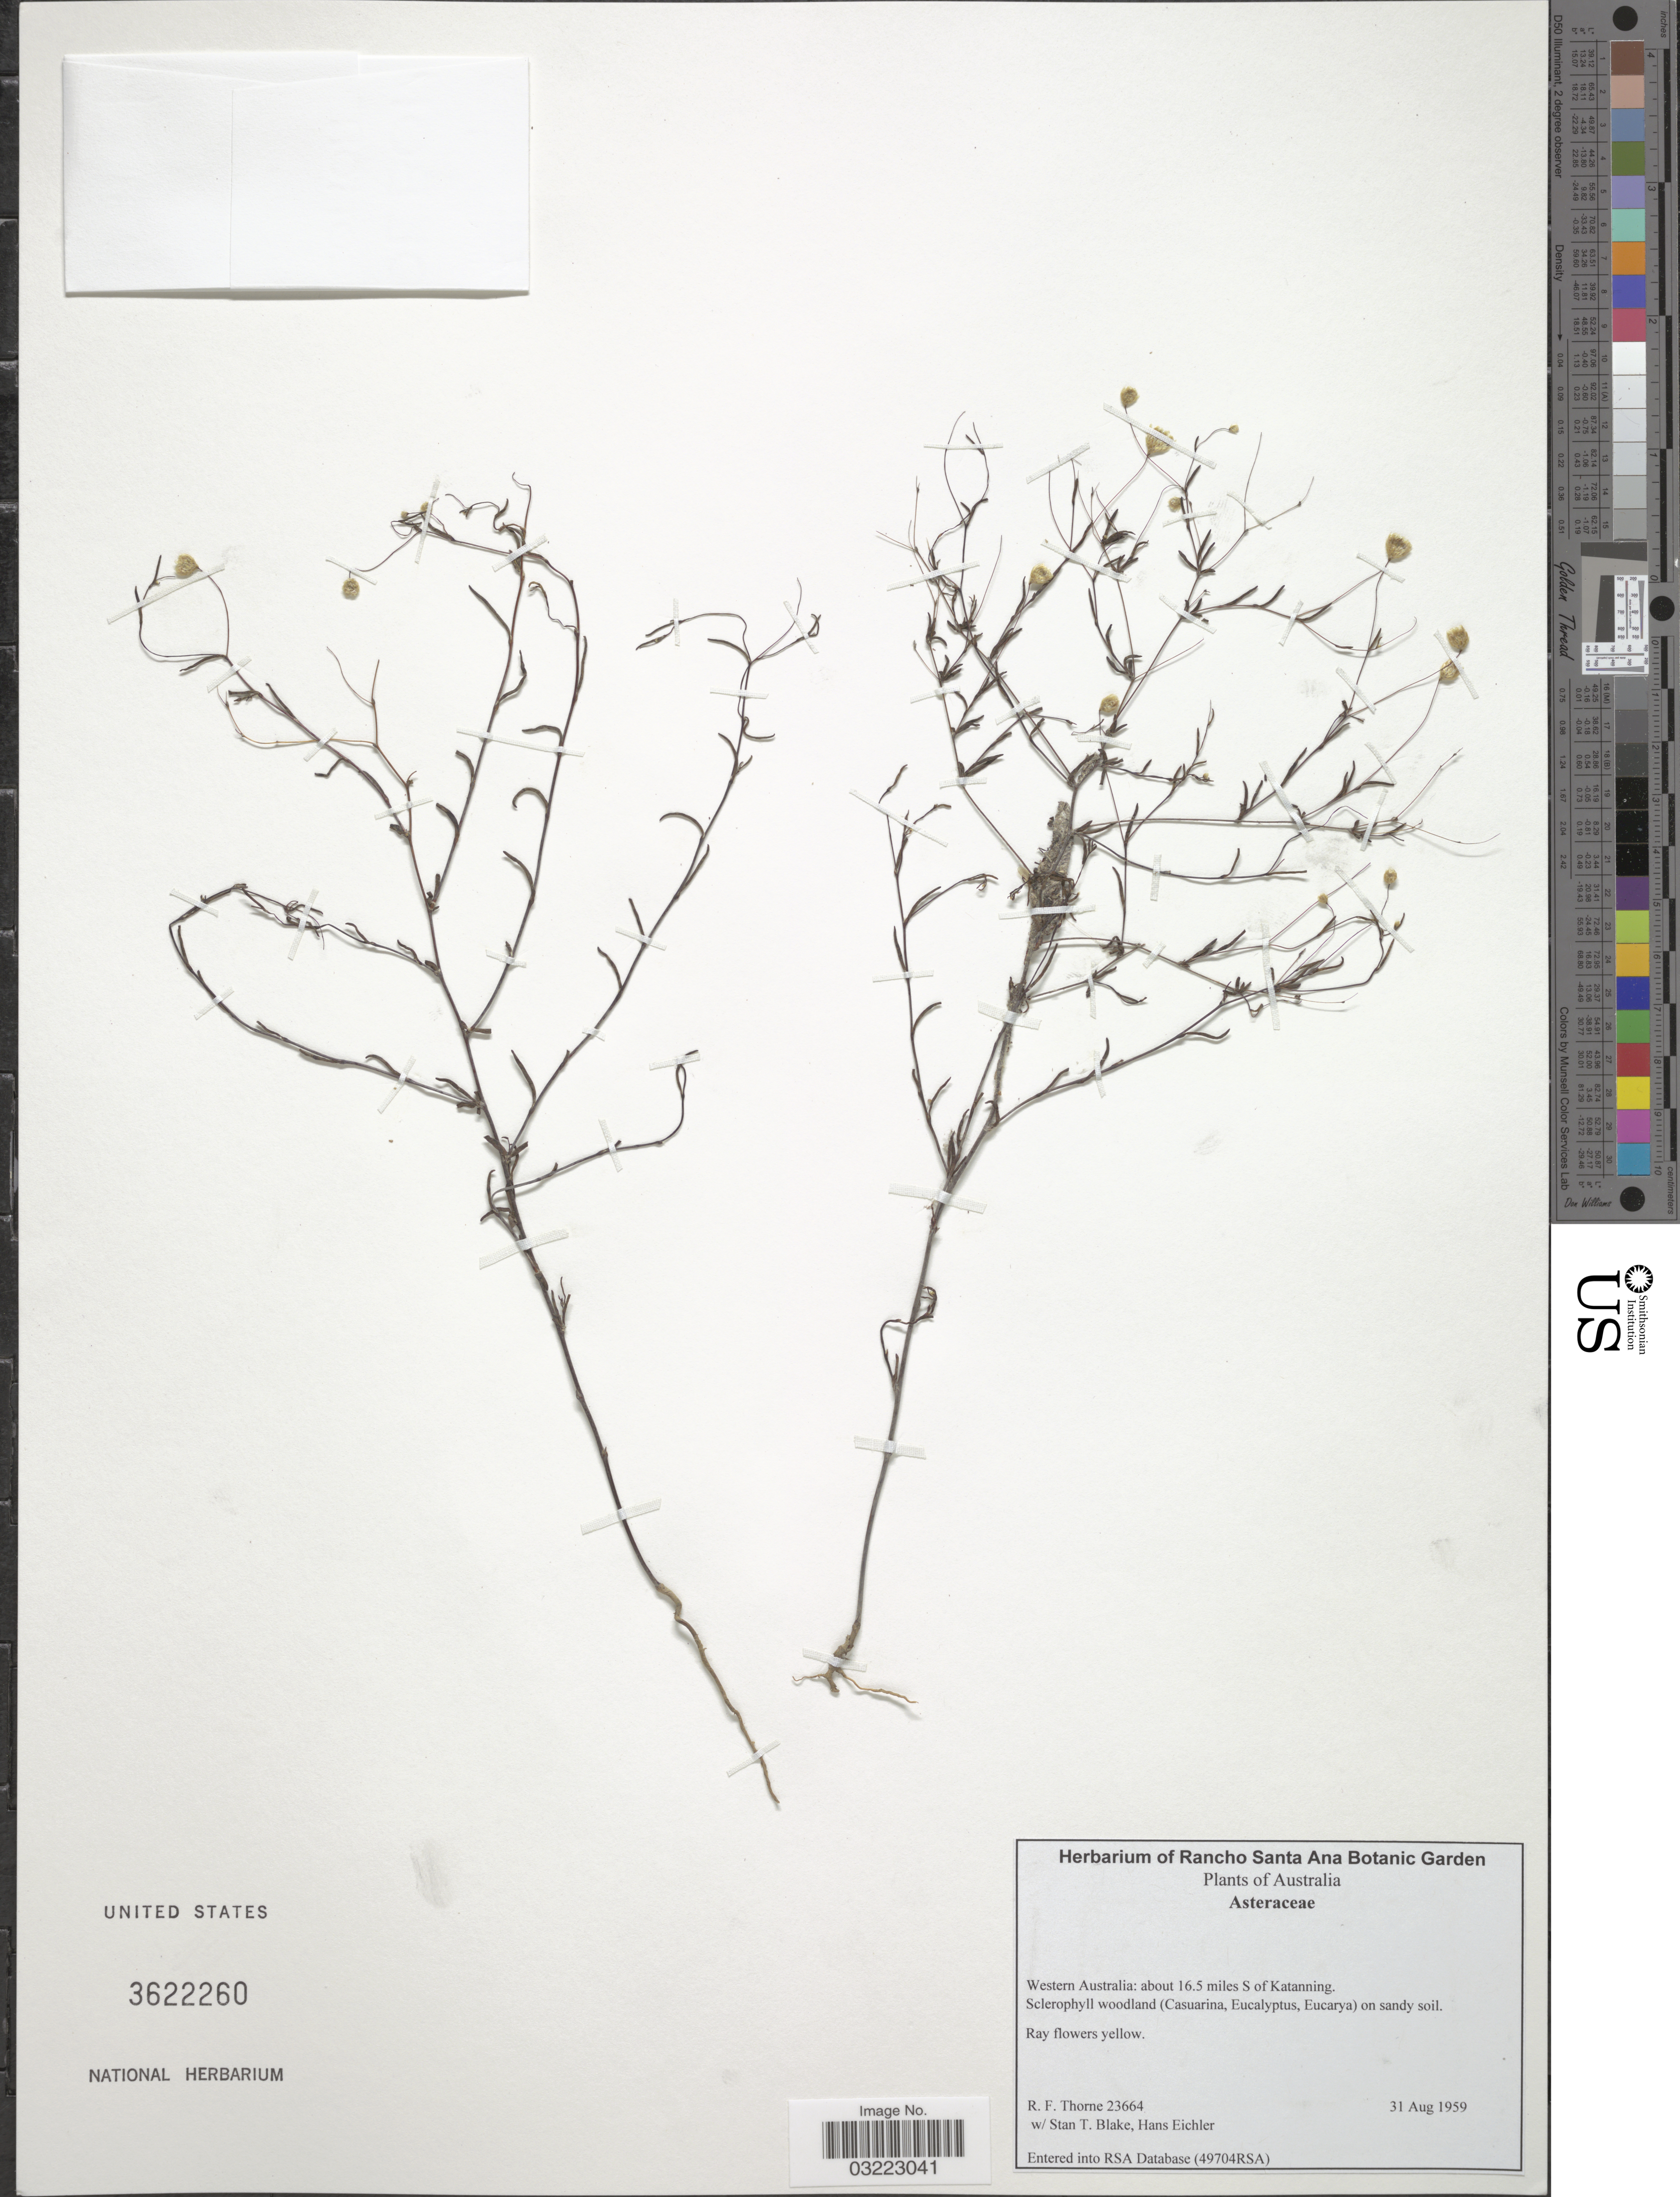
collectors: R. Thorne, S. T. Blake & H. Eichler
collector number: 23664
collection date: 1959-08-31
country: Australia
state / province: Western Australia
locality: About 16.5 miles S of Katanning.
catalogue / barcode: US 3622260